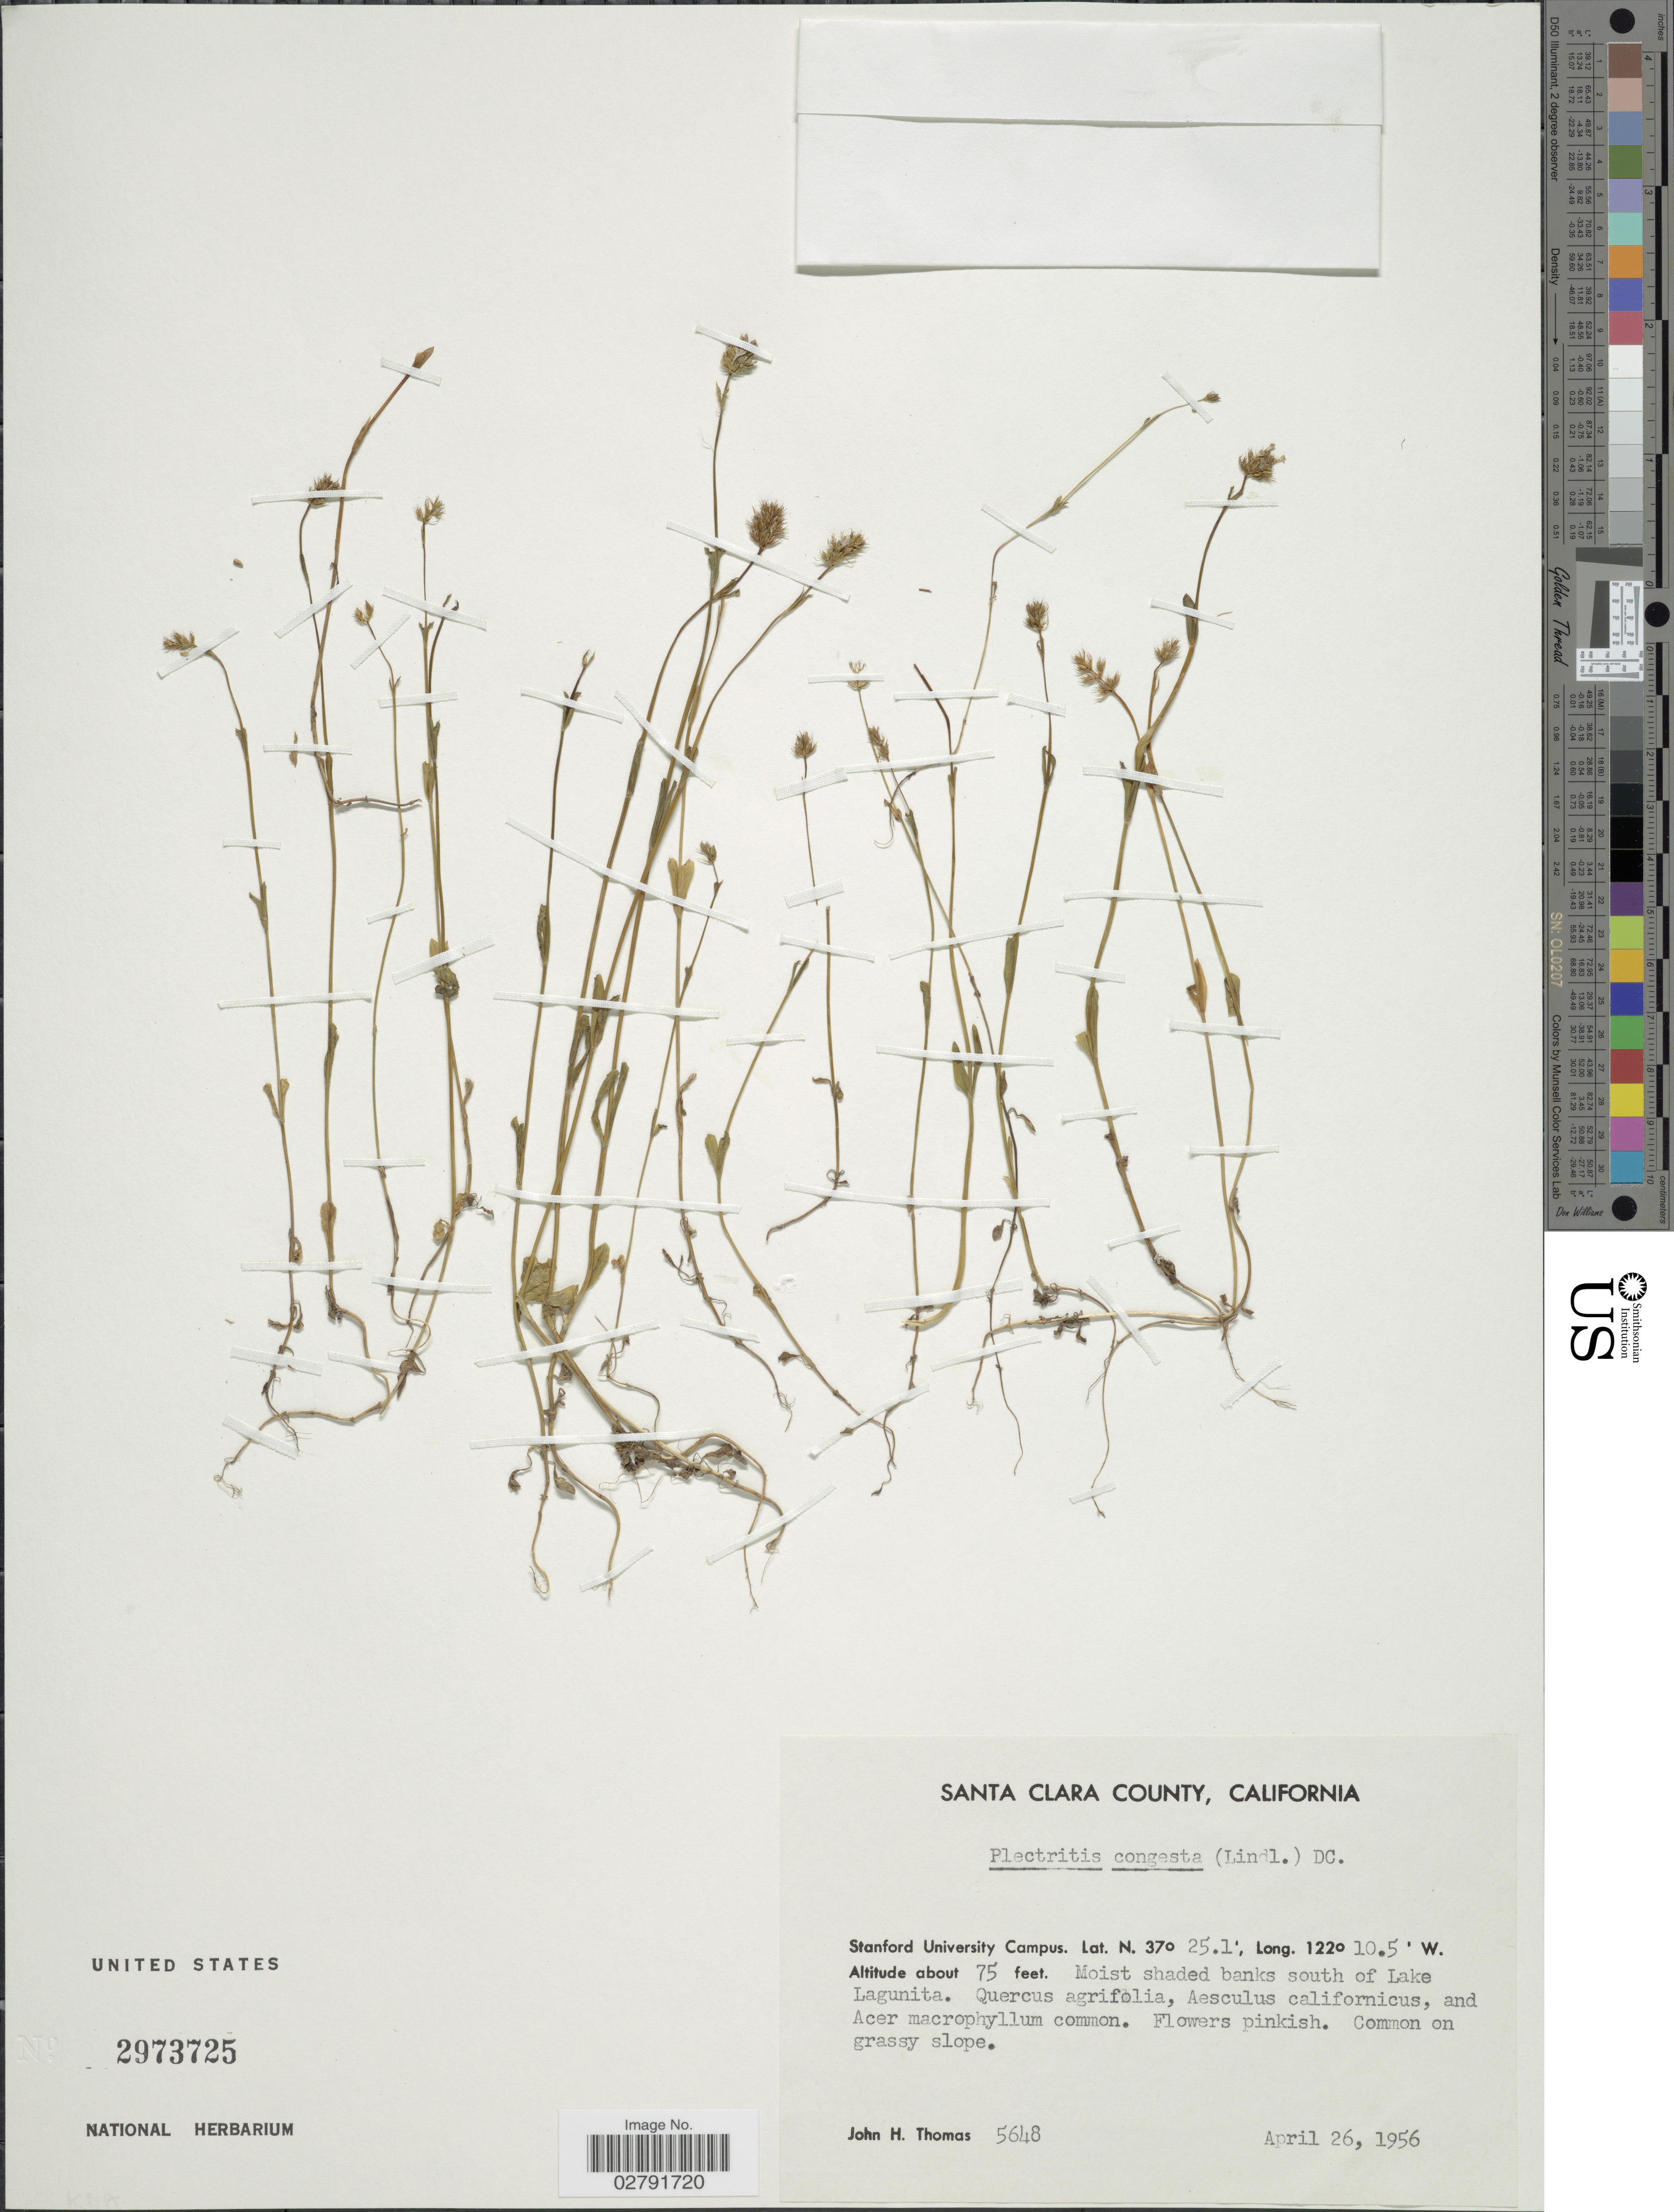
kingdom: Plantae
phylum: Tracheophyta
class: Magnoliopsida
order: Dipsacales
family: Caprifoliaceae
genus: Plectritis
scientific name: Plectritis congesta subsp. congesta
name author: (Lindl.) DC.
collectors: J. H. Thomas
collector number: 5648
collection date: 1956-04-26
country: United States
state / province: California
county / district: Santa Clara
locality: Santa Clara County. Stanford University Campus. Moist shaded banks south of Lake Lagunita.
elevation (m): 23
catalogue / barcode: US 2973725